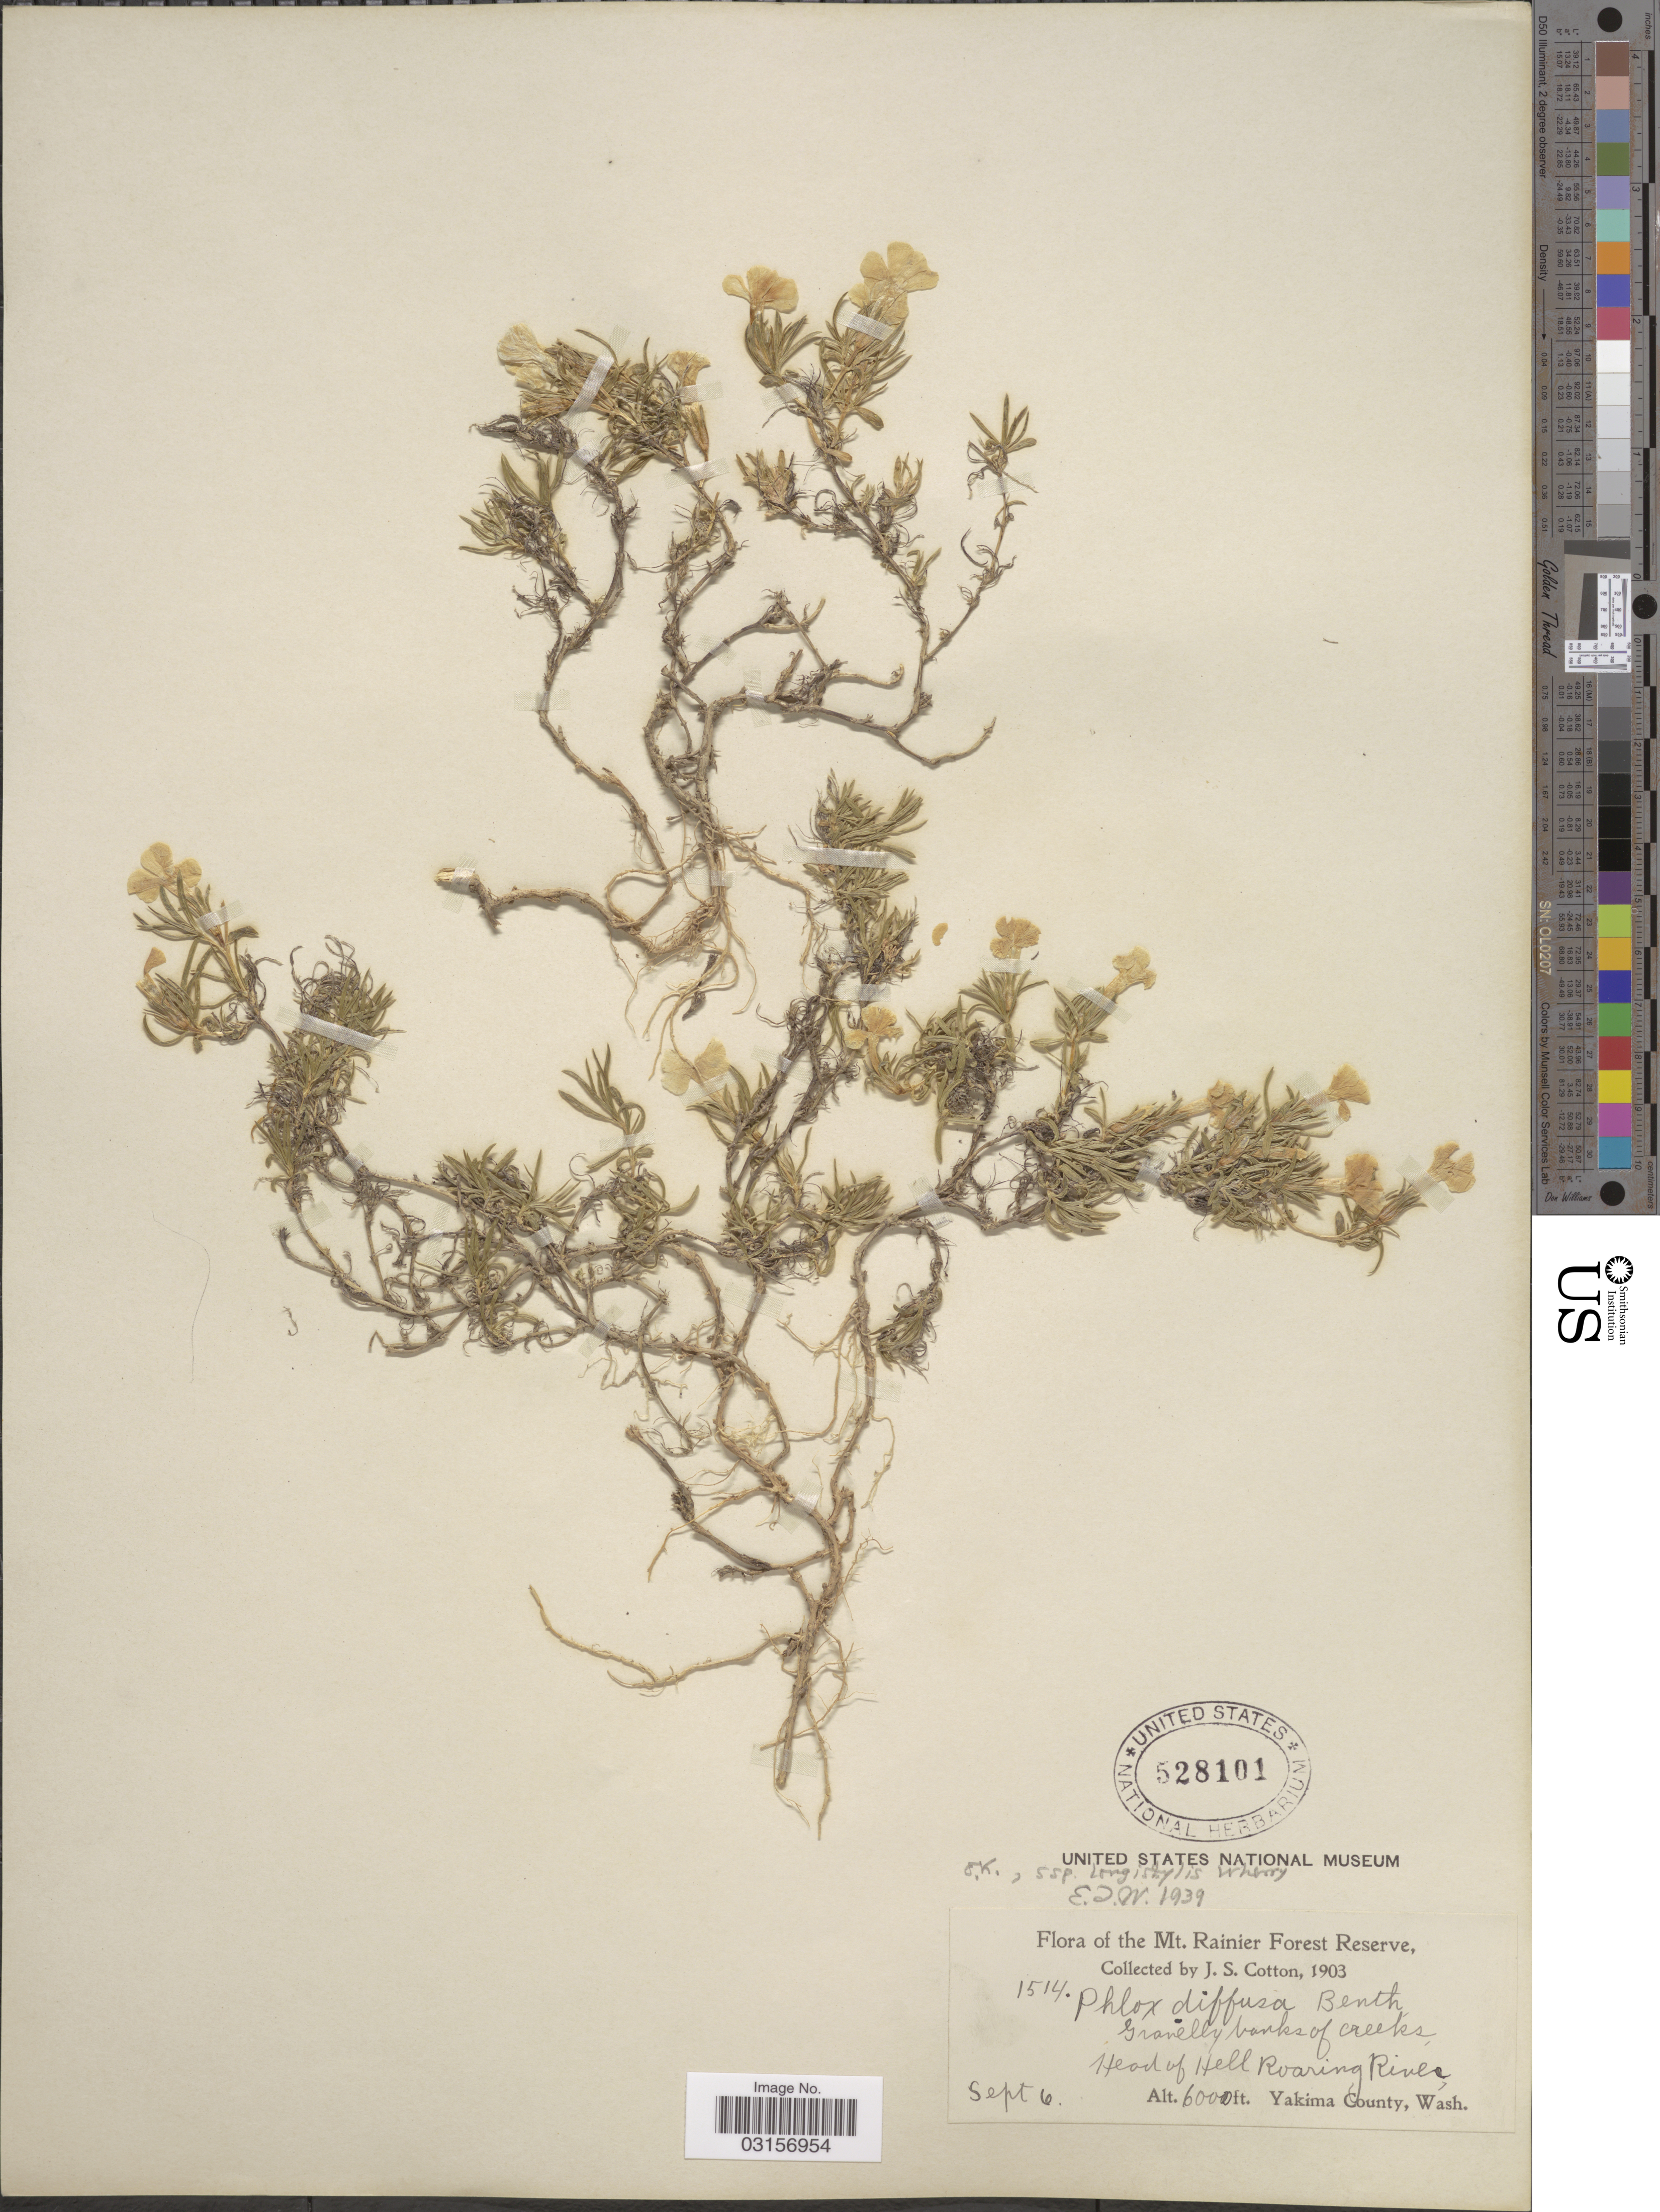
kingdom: Plantae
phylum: Tracheophyta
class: Magnoliopsida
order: Ericales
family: Polemoniaceae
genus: Phlox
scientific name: Phlox diffusa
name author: Benth.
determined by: Mayfield, M. H.; Ferguson, C. J.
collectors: J. S. Cotton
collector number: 1514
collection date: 1903-09-06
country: United States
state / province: Washington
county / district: Yakima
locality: Mt. Rainier Forest Reserve, Head of Hell Roaring River, Yakima County.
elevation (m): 1829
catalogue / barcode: US 528101